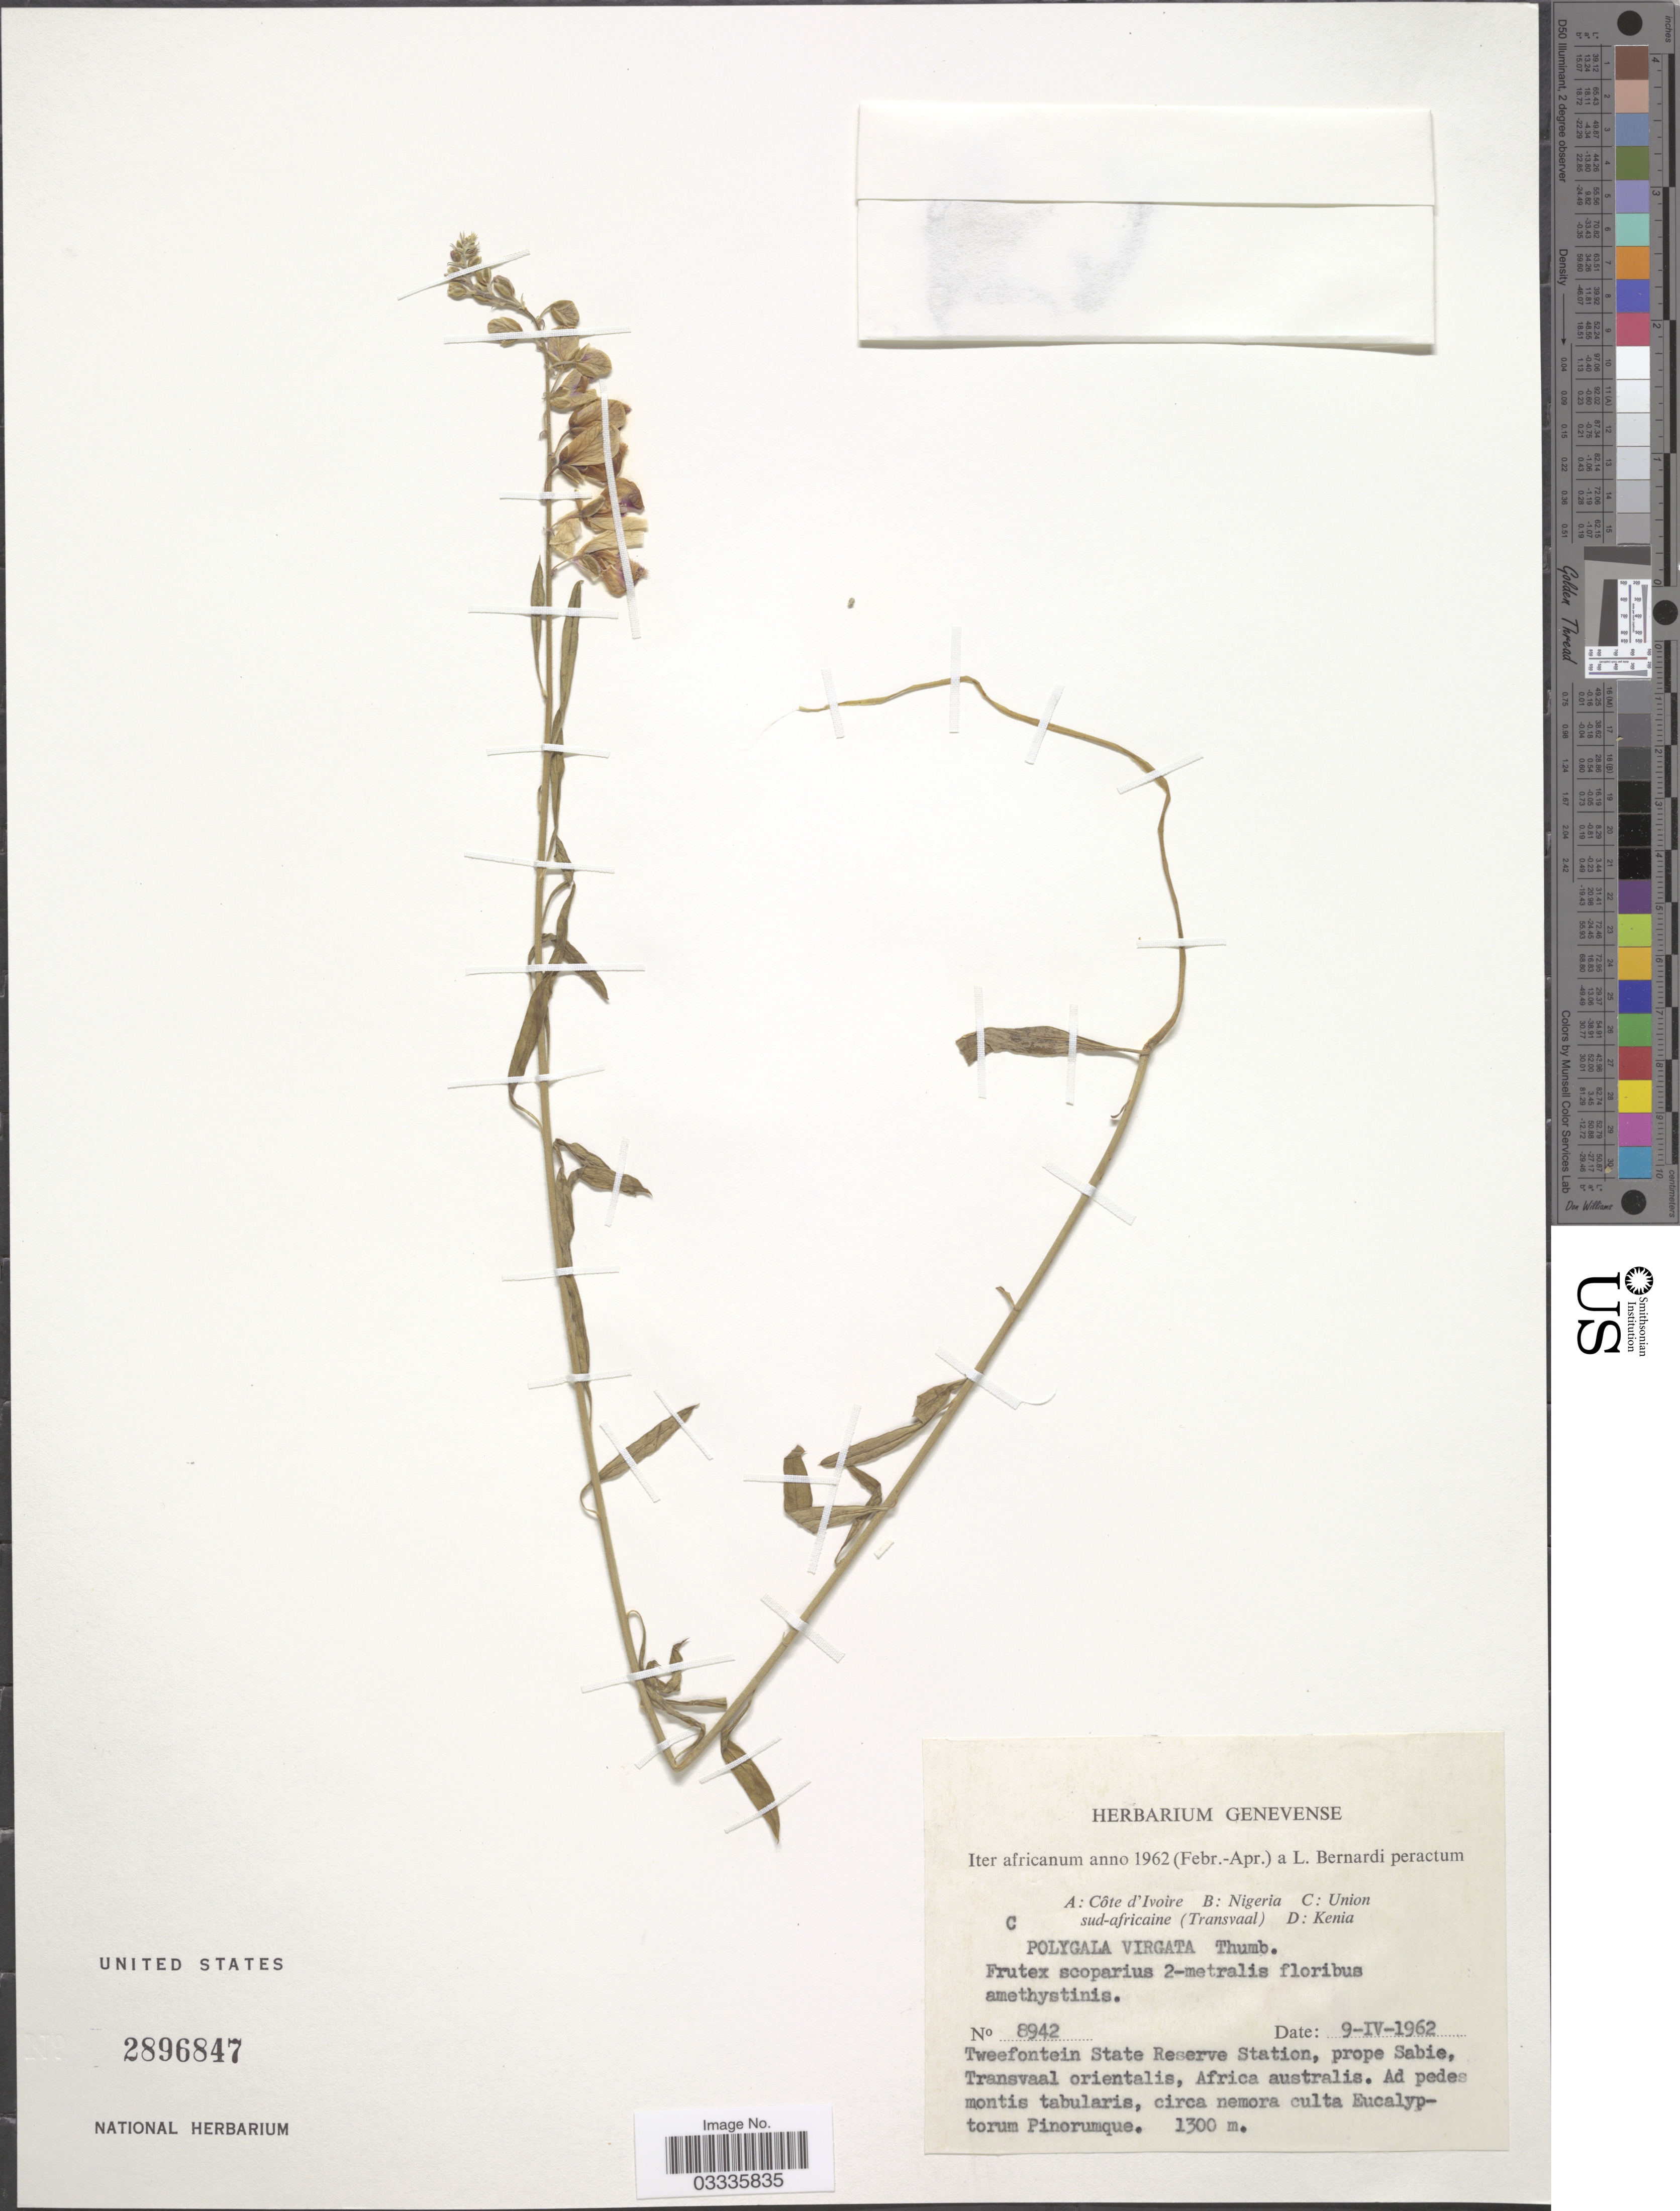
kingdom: Plantae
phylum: Tracheophyta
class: Magnoliopsida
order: Fabales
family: Polygalaceae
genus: Polygala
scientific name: Polygala virgata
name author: Thunb.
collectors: L. Bernardi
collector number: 8942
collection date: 1962-04-09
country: South Africa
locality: Union sud-africaine (Transvaal). Tweefontein State Reserve Station, prope Sabie, Transvaal orientalis, Africa australis.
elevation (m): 1300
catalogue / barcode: US 2896847